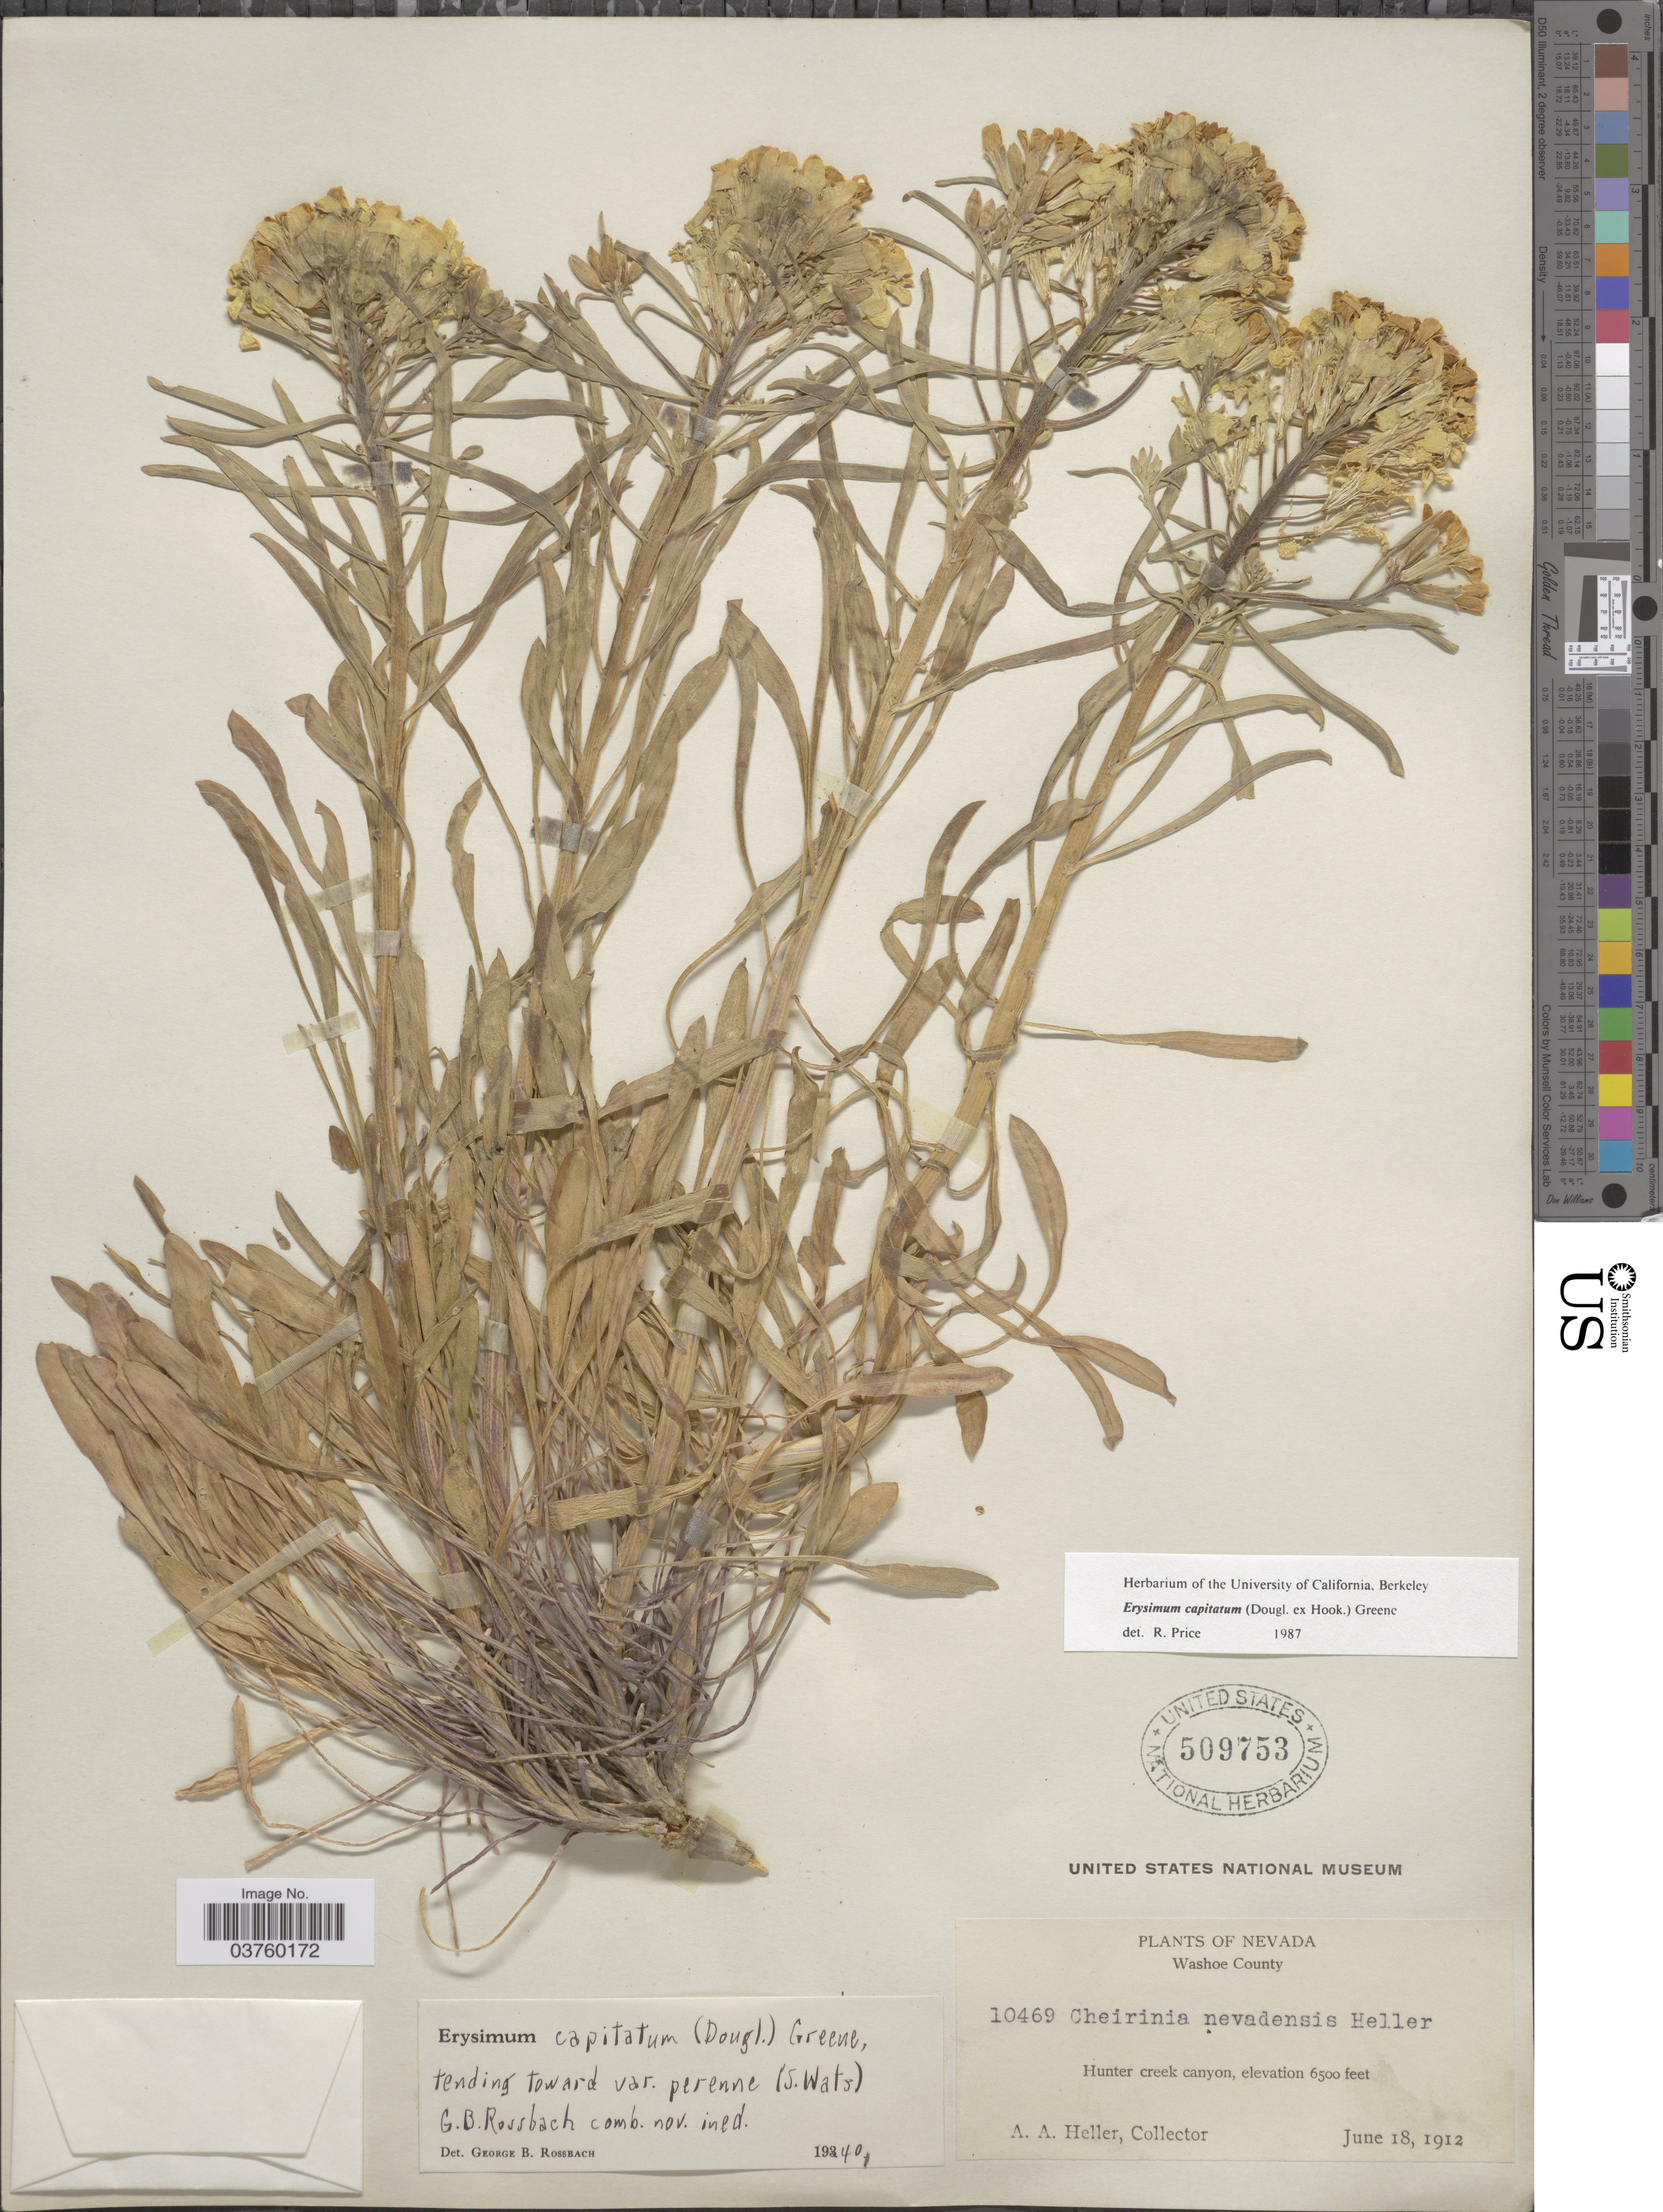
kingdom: Plantae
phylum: Tracheophyta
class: Magnoliopsida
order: Brassicales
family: Brassicaceae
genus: Erysimum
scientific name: Erysimum capitatum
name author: (Douglas ex Hook.) Greene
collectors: A. A. Heller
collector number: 10469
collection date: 1912-06-18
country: United States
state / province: Nevada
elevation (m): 1981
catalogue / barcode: US 509753